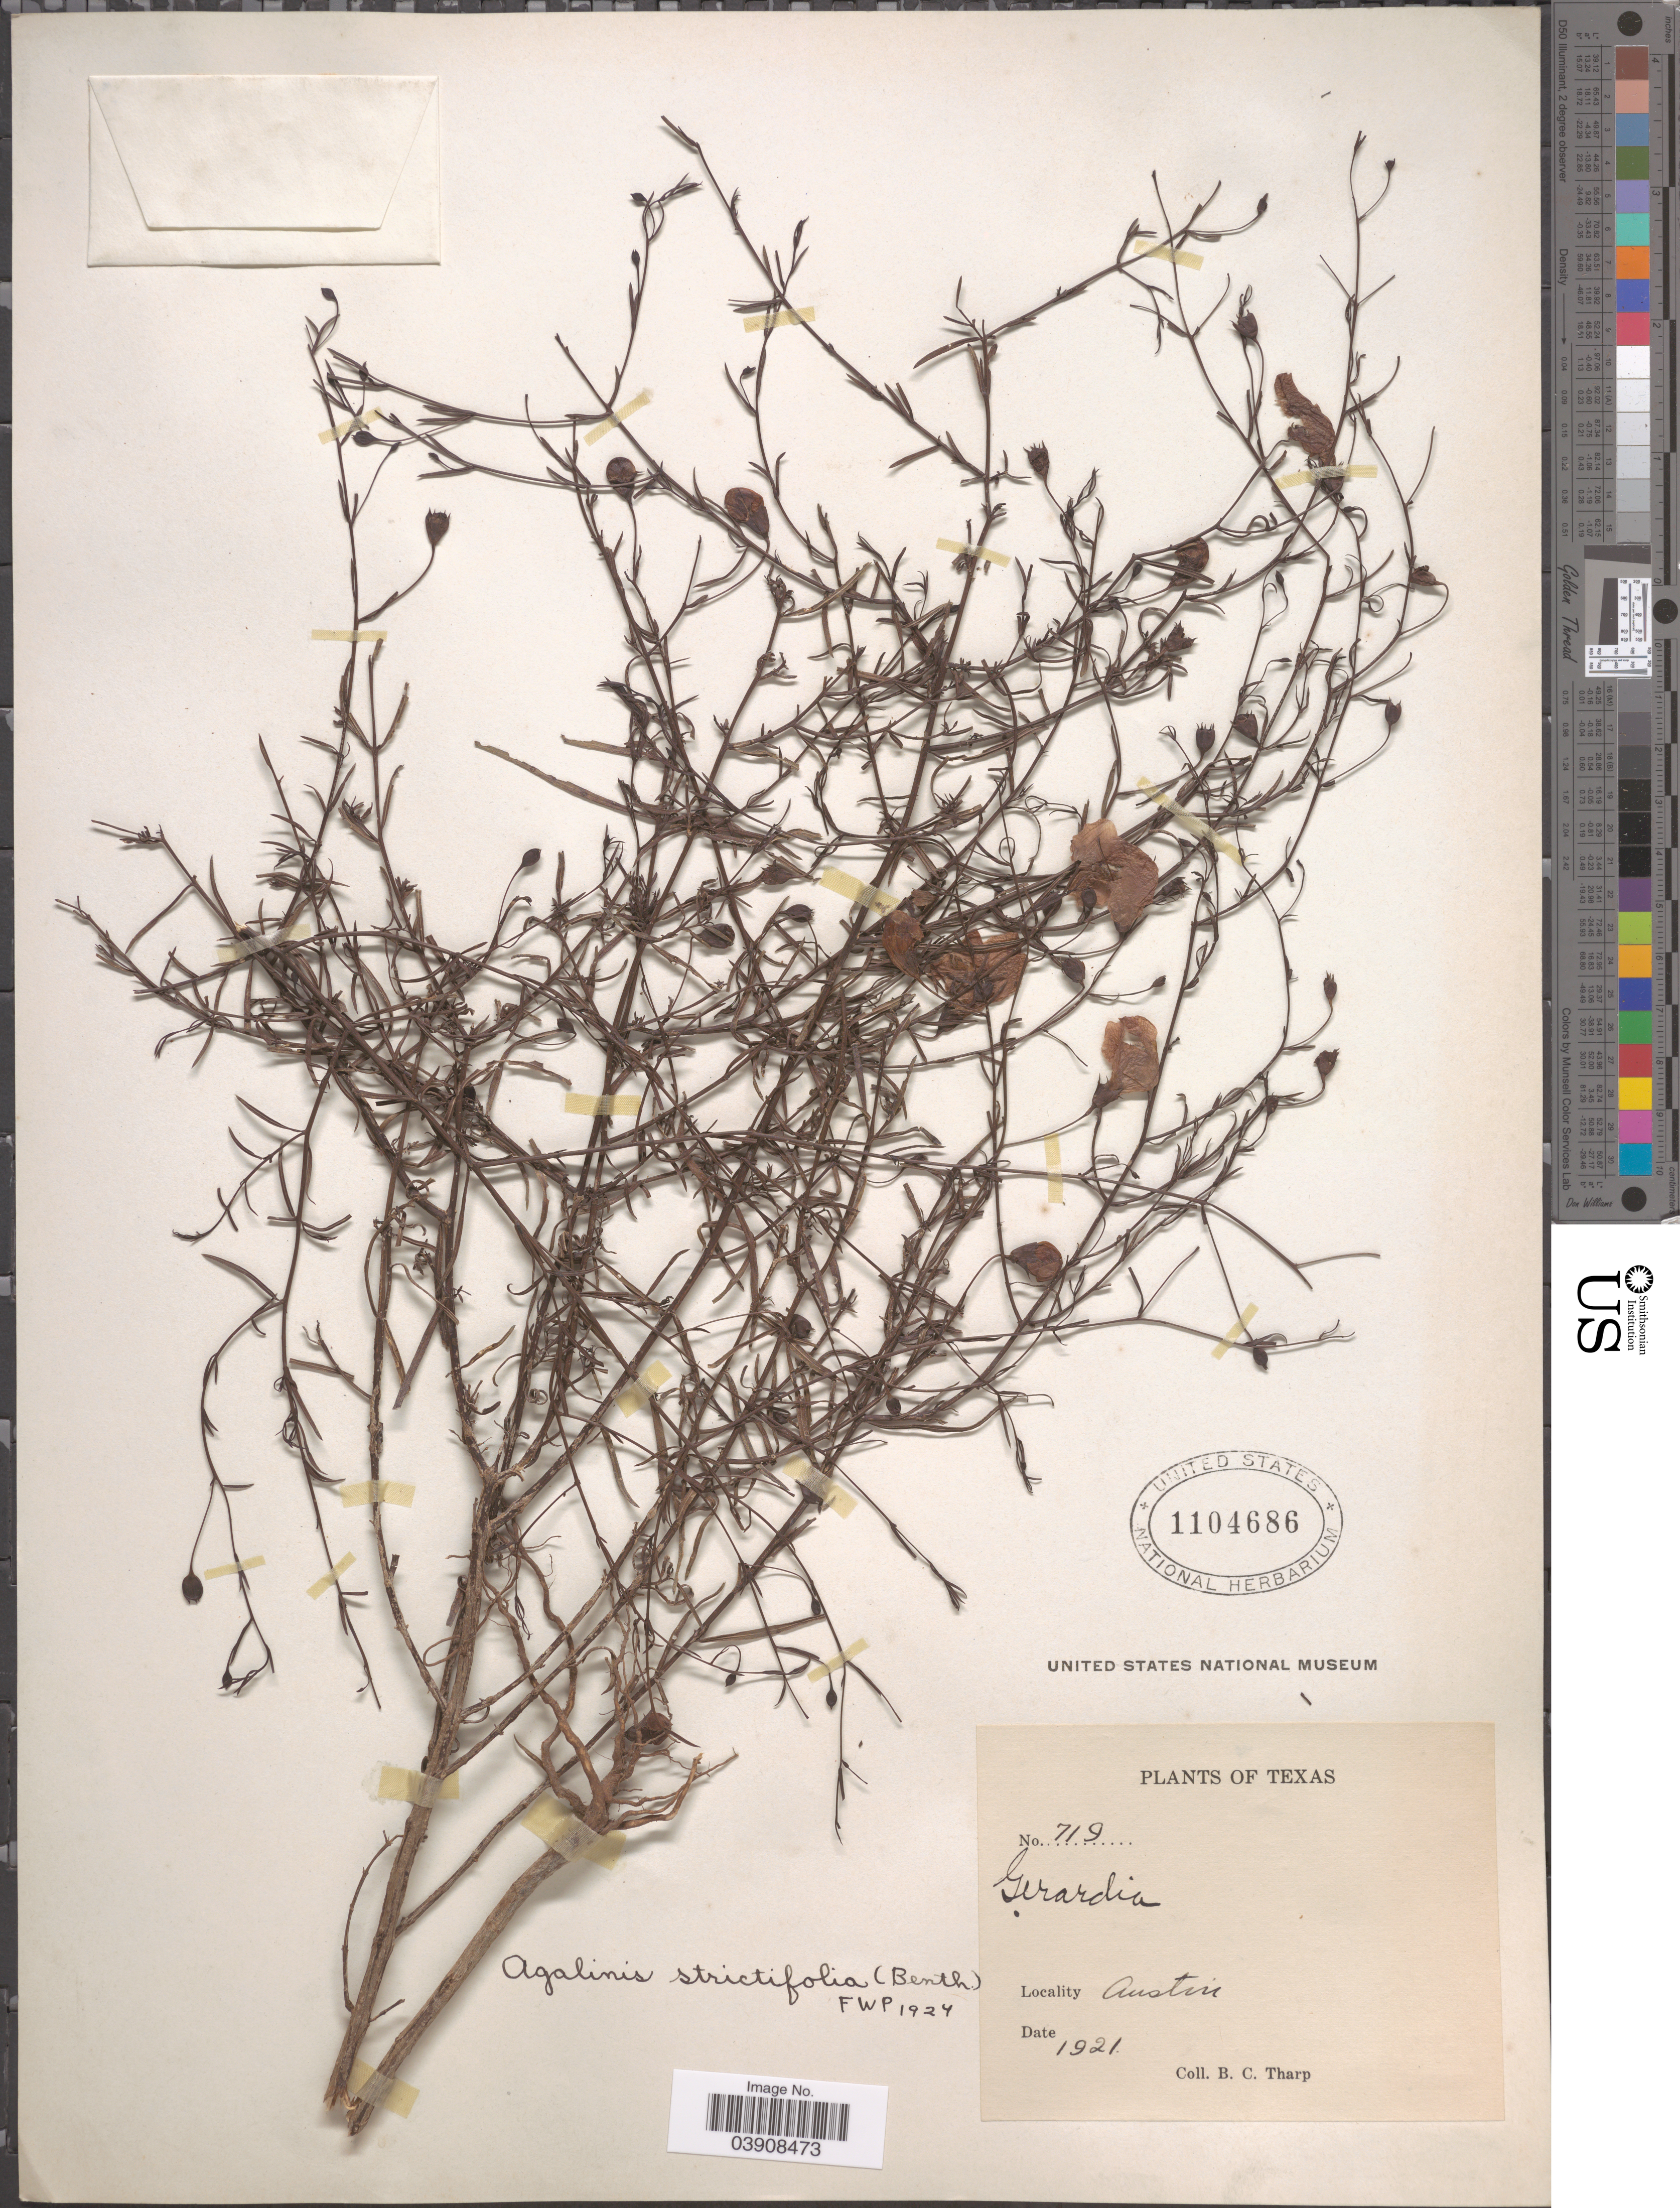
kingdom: Plantae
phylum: Tracheophyta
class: Magnoliopsida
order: Lamiales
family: Orobanchaceae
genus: Agalinis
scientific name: Agalinis strictifolia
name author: (Benth.) Pennell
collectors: B. C. Tharp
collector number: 719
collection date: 1921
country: United States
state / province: Texas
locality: Austin.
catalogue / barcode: US 1104686